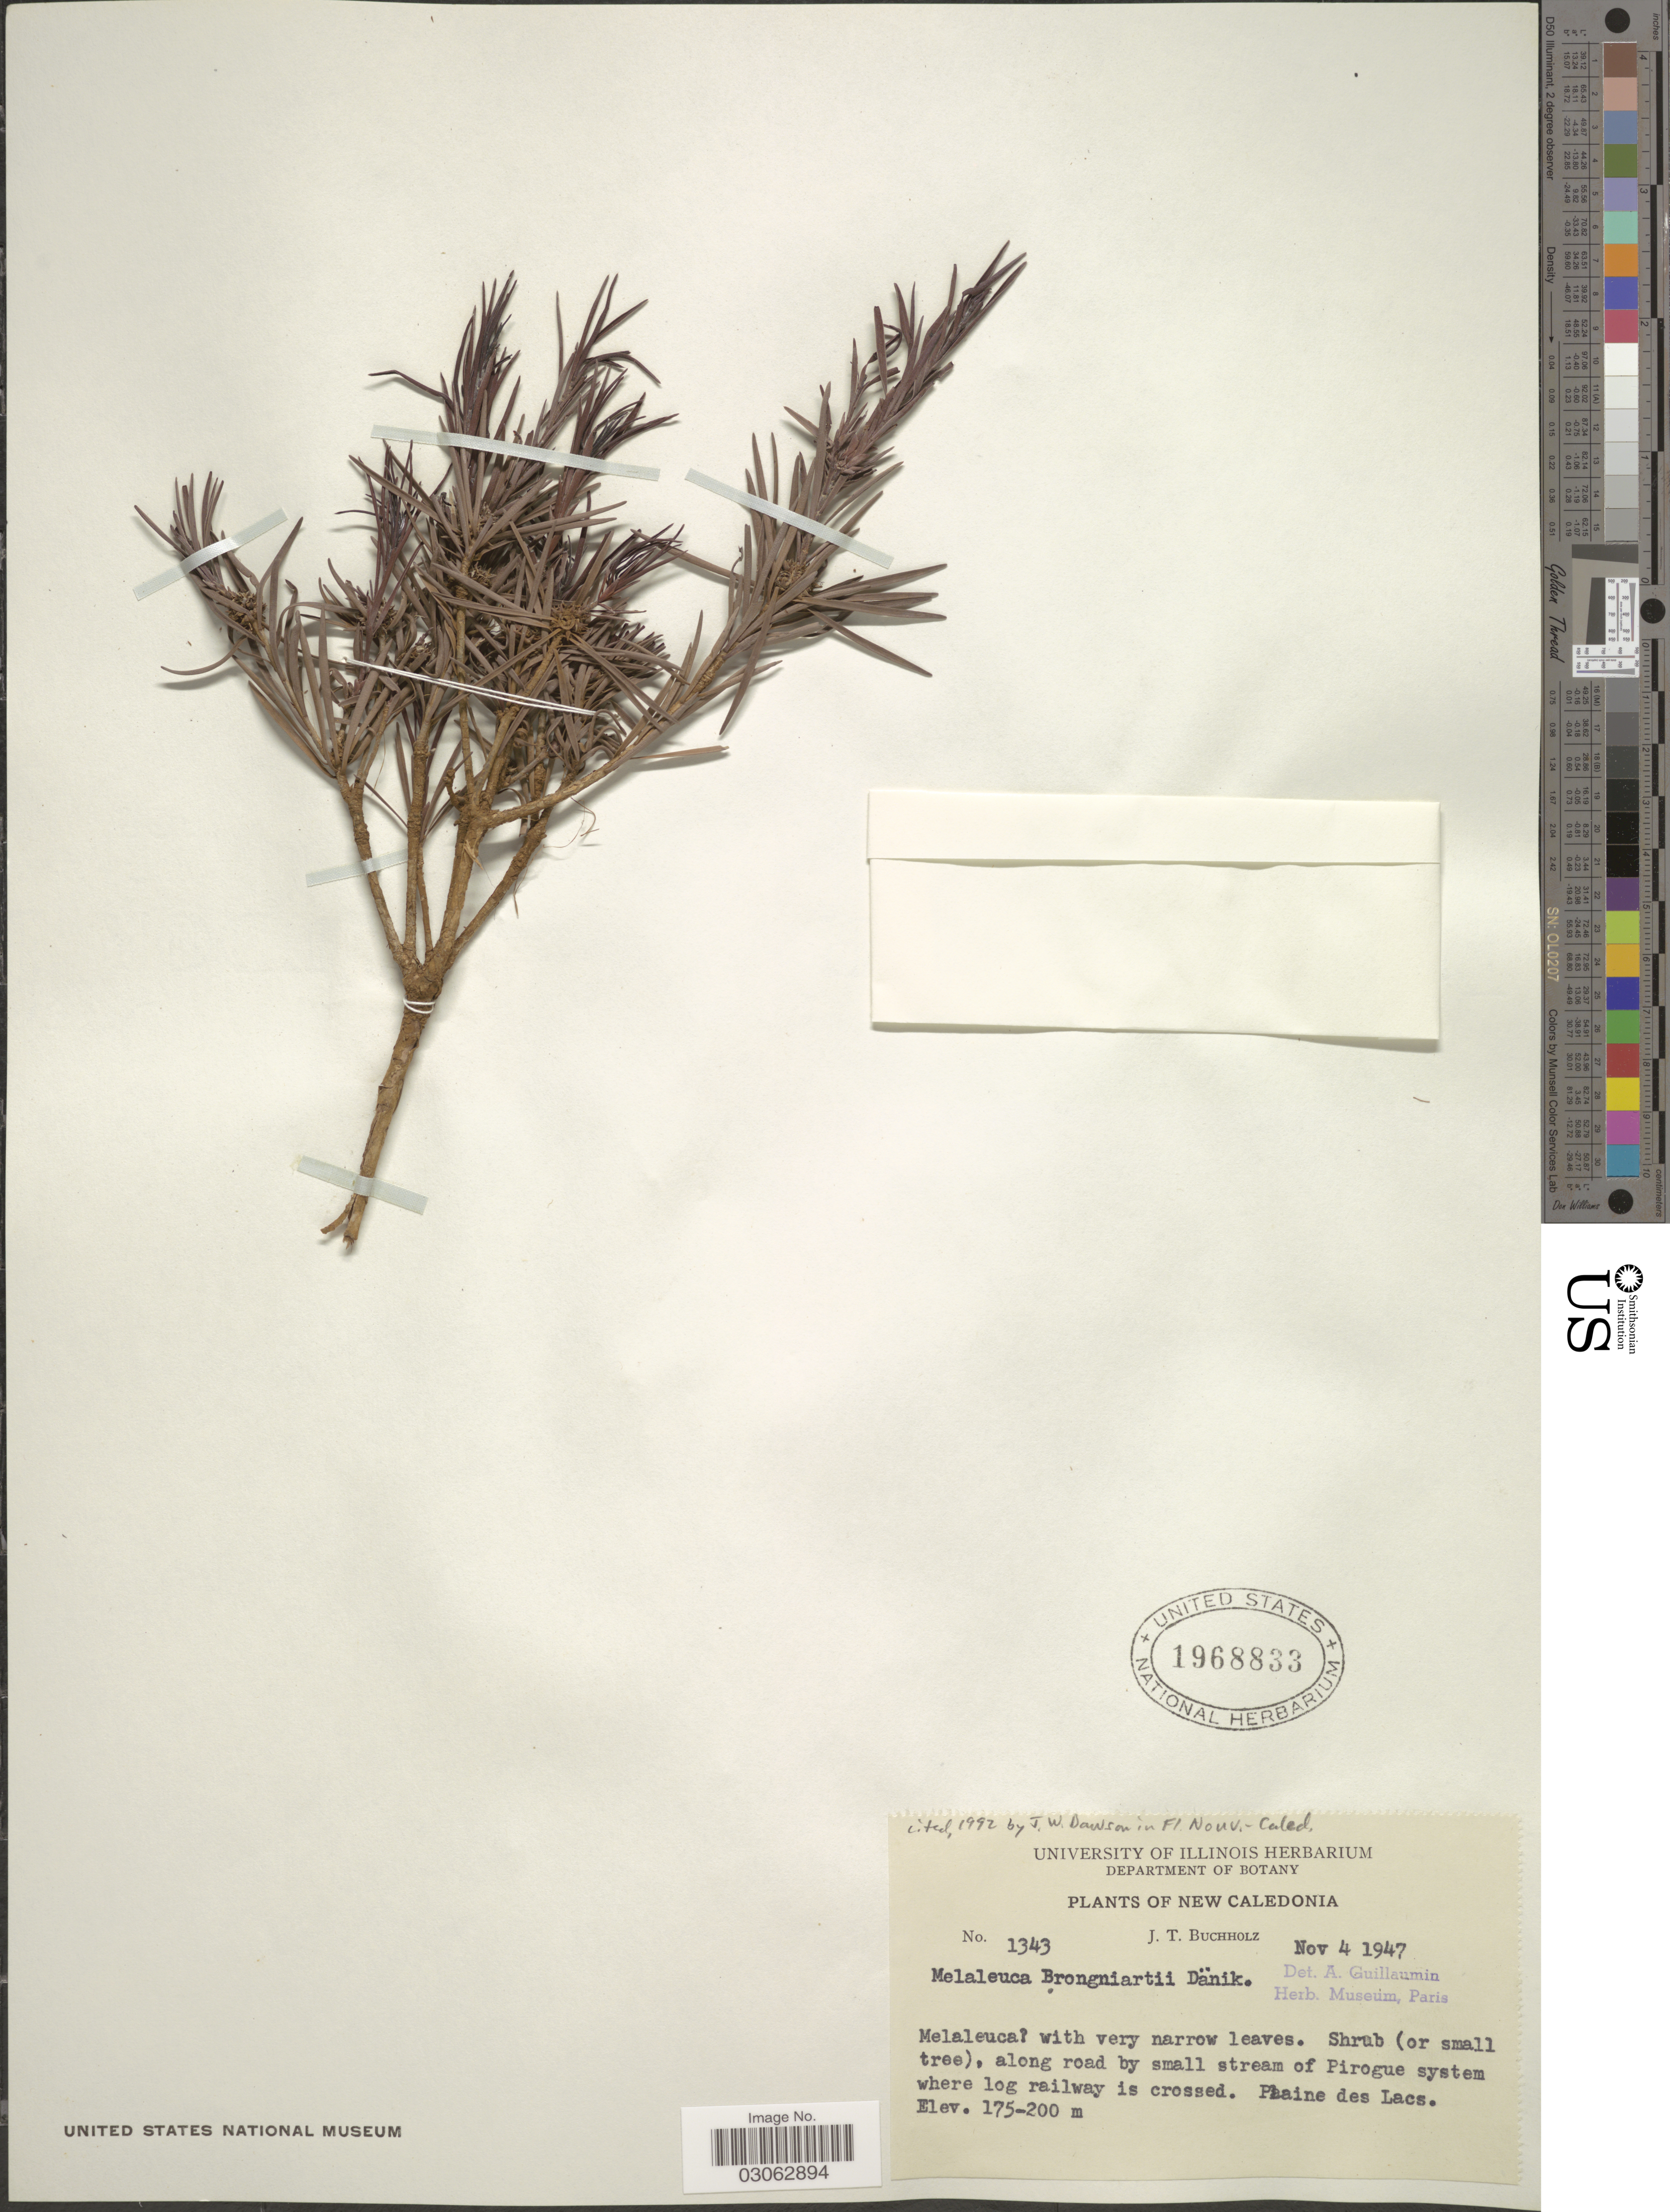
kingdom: Plantae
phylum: Tracheophyta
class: Magnoliopsida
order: Myrtales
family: Myrtaceae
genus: Melaleuca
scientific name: Melaleuca brongniartii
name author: F. Muell.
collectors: J. Buccholz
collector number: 1343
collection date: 1947-11-04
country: New Caledonia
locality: Along road by small stream of Pirogue system where log railway is crossed. Plaine des Lacs.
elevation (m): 175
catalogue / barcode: US 1968833